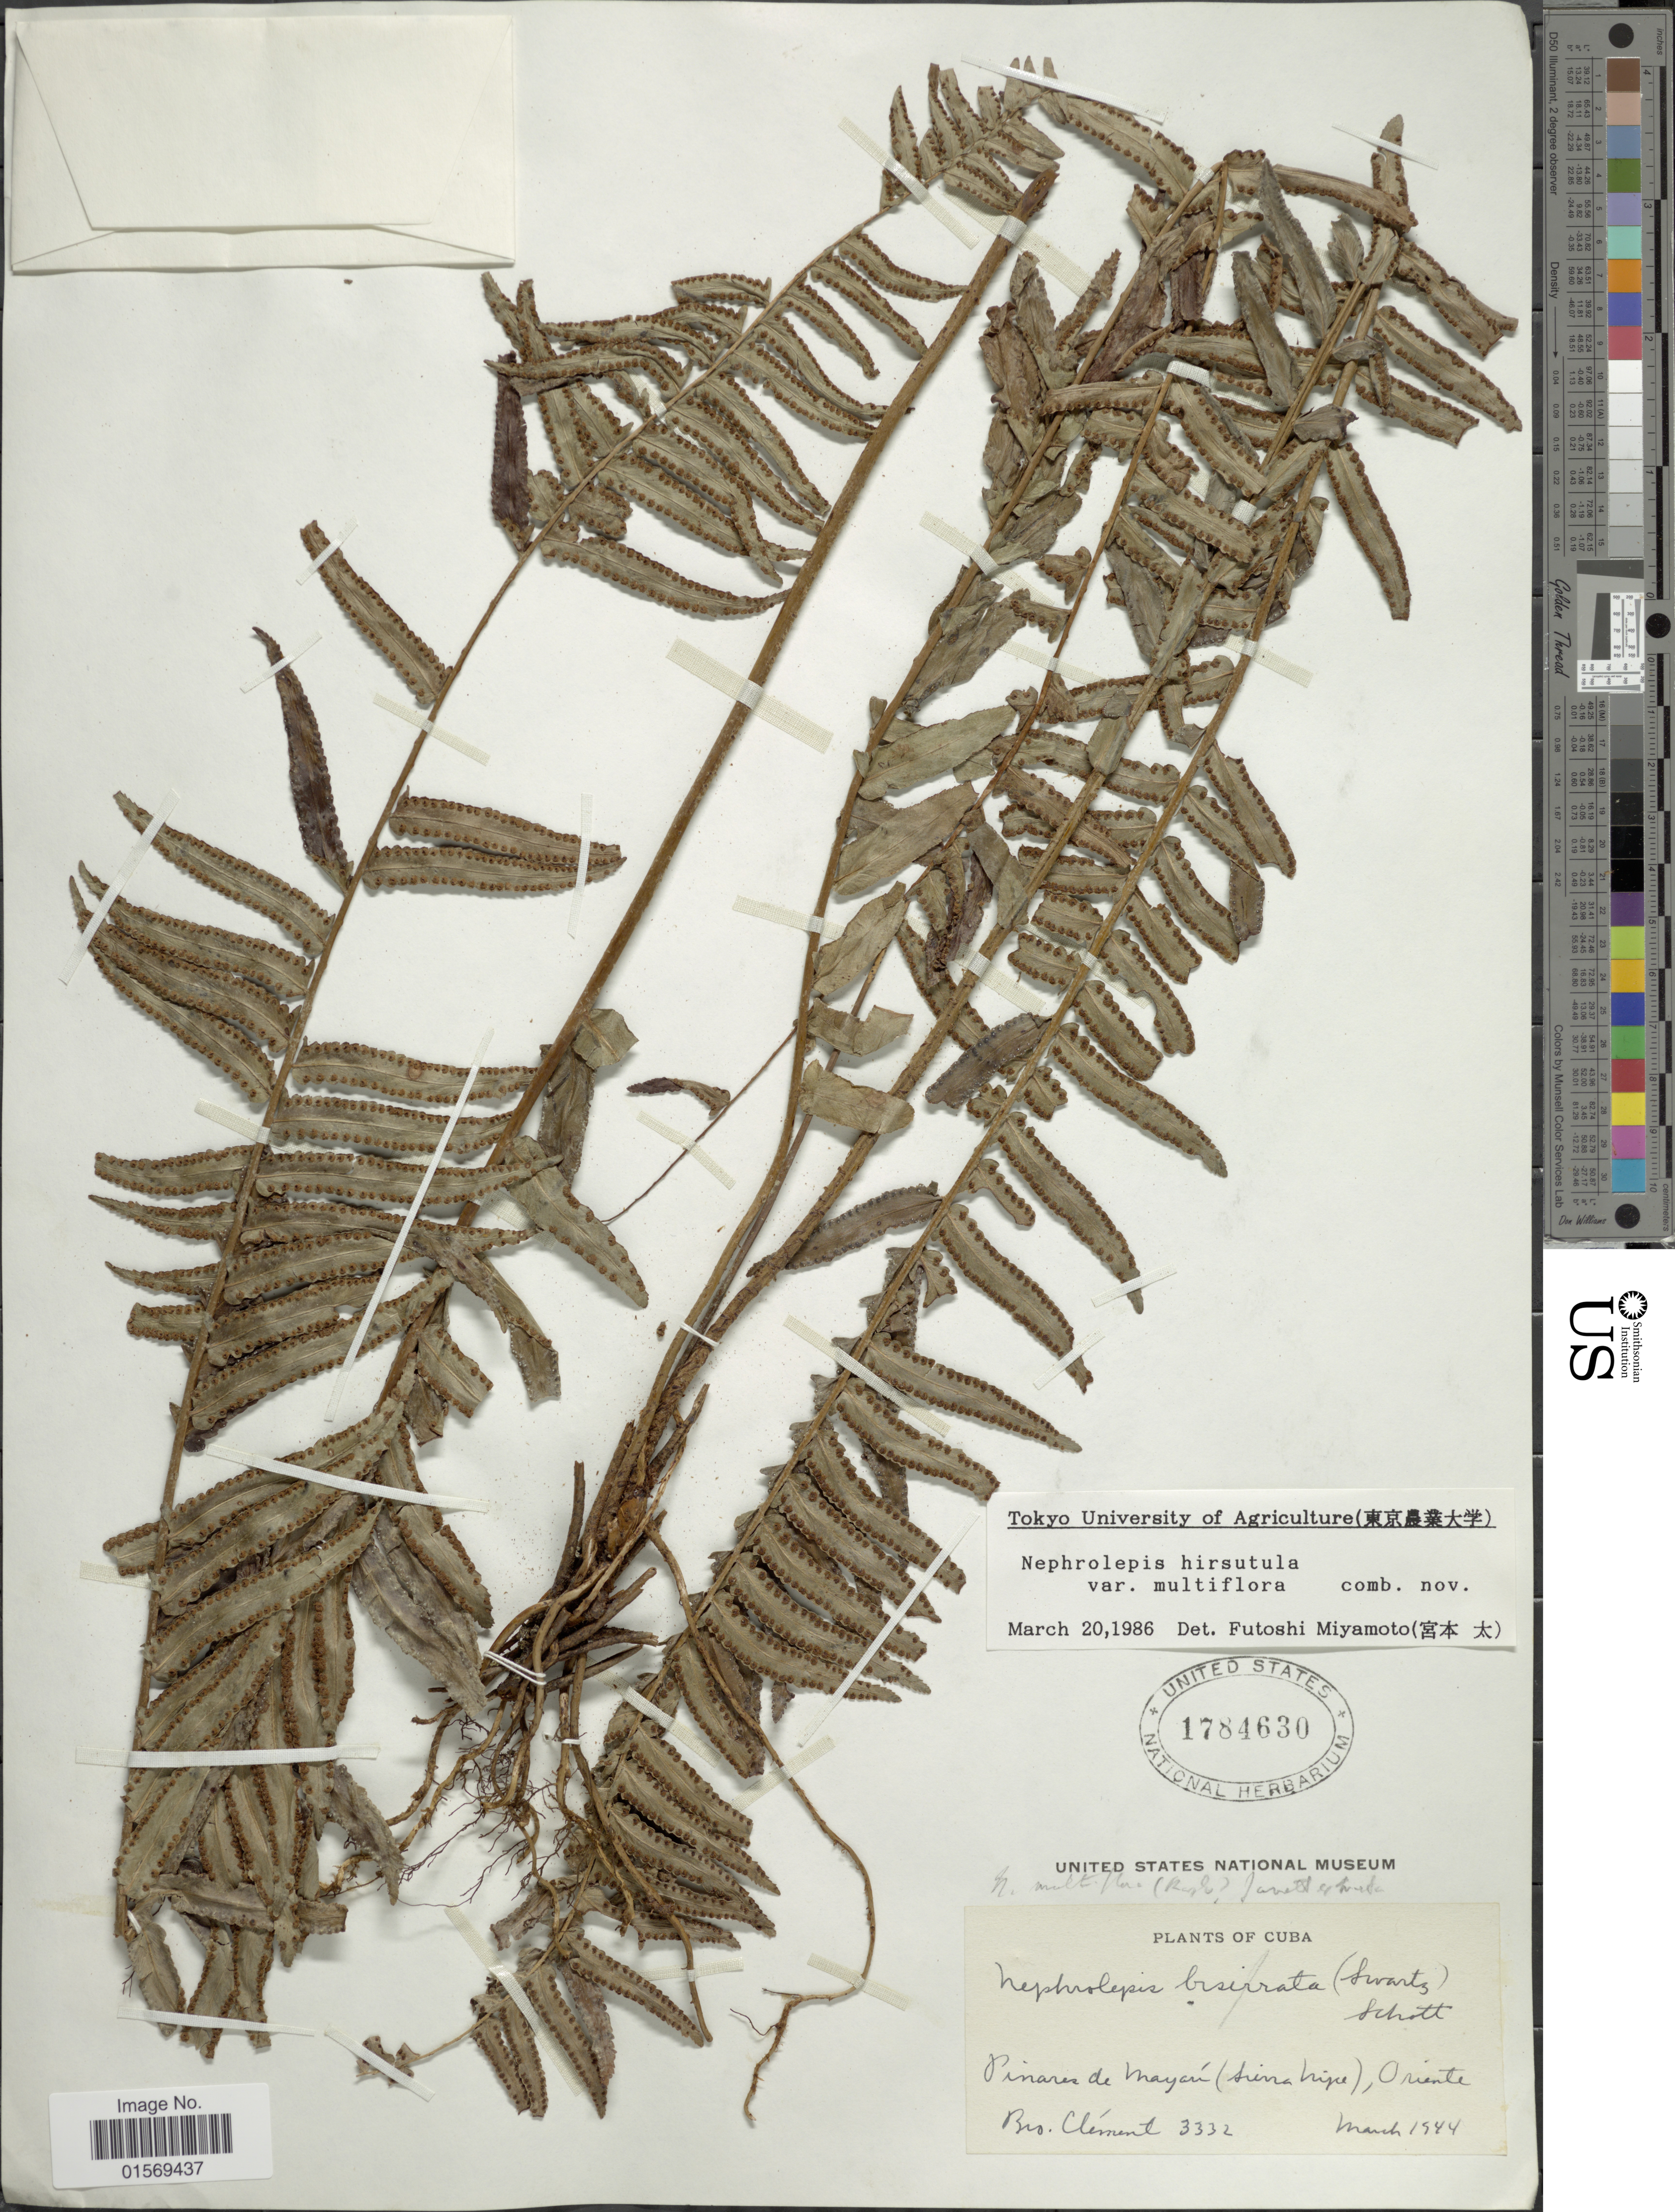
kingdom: Plantae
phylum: Tracheophyta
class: Polypodiopsida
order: Polypodiales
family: Nephrolepidaceae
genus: Nephrolepis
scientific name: Nephrolepis multiflora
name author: (Roxb.) F.M. Jarrett ex C.V. Morton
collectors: B. Clement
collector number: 3332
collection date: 1944-03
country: Cuba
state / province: Oriente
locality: Cuba. Pinares de Mayari (Sierra Nipe), Oriente.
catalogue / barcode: US 1784630